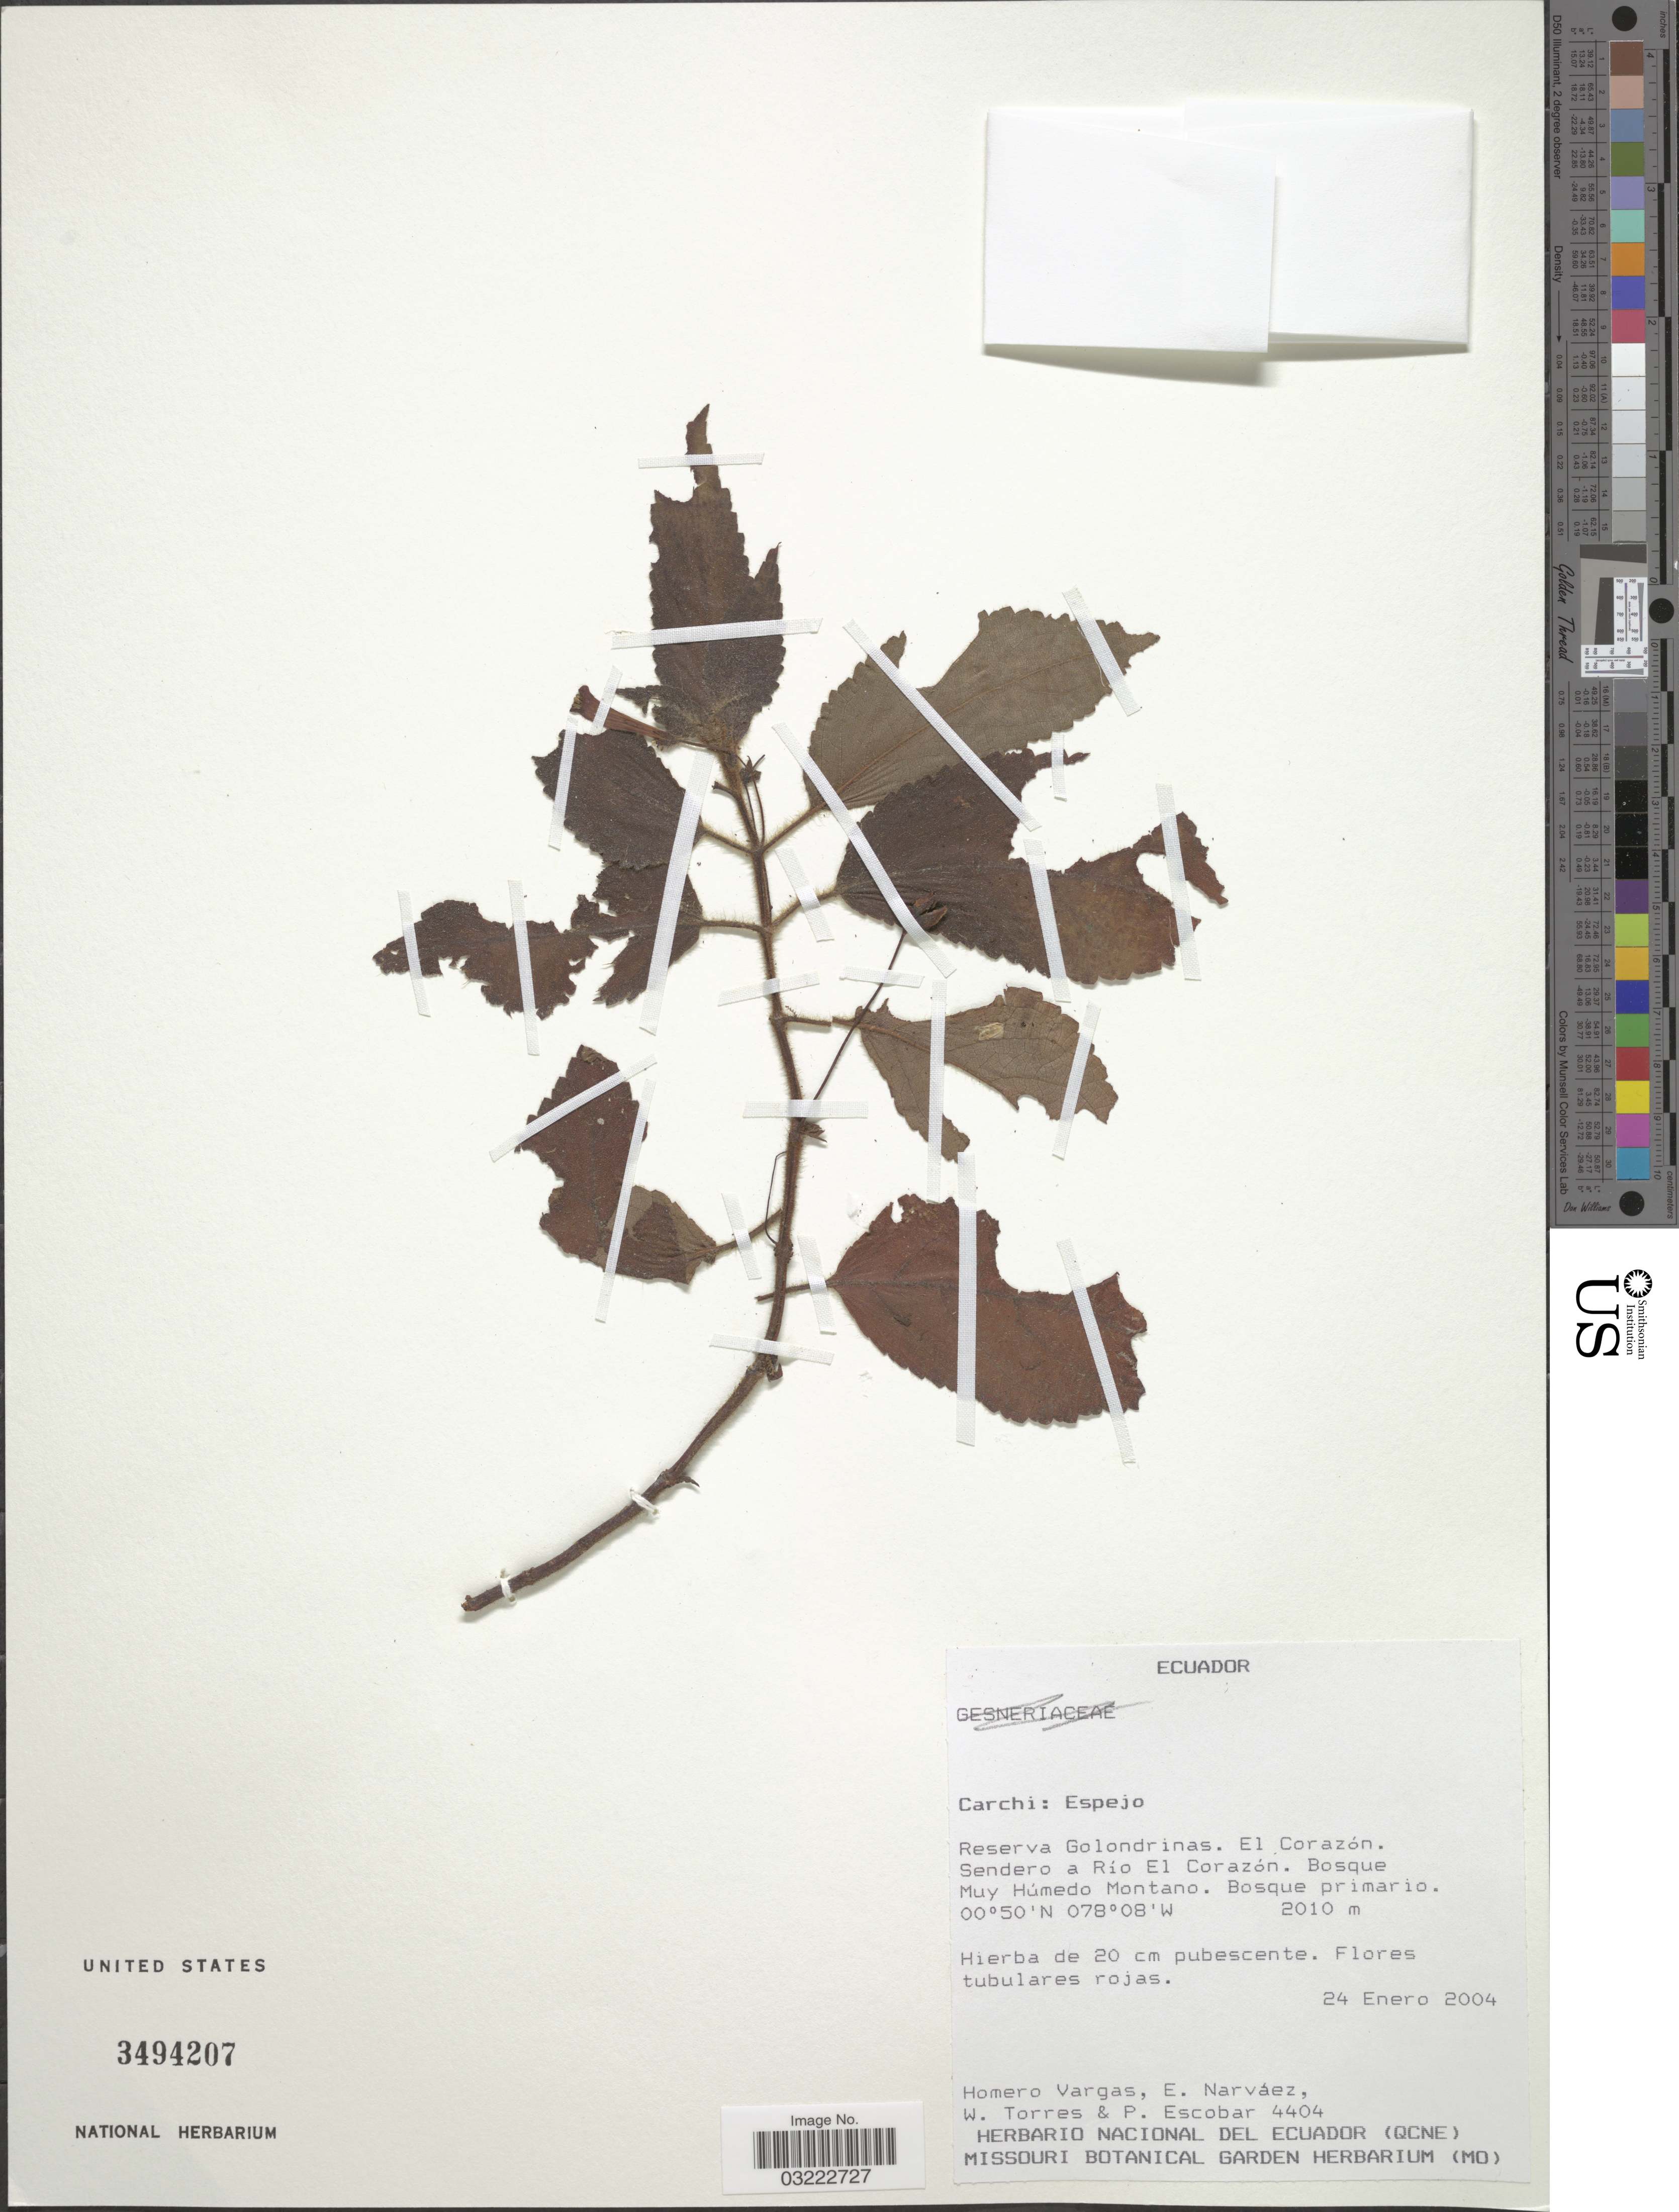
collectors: H. Vargas, E. Narváez, W. Torres & P. Escobar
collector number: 4404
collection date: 2004-01-24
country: Ecuador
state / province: Carchi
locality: Espejo, Reserva Golondrinas. El Corazón. Sendero a Río El Corazón. Bosque Muy Húmedo Montano.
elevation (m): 2010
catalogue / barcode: US 3494207